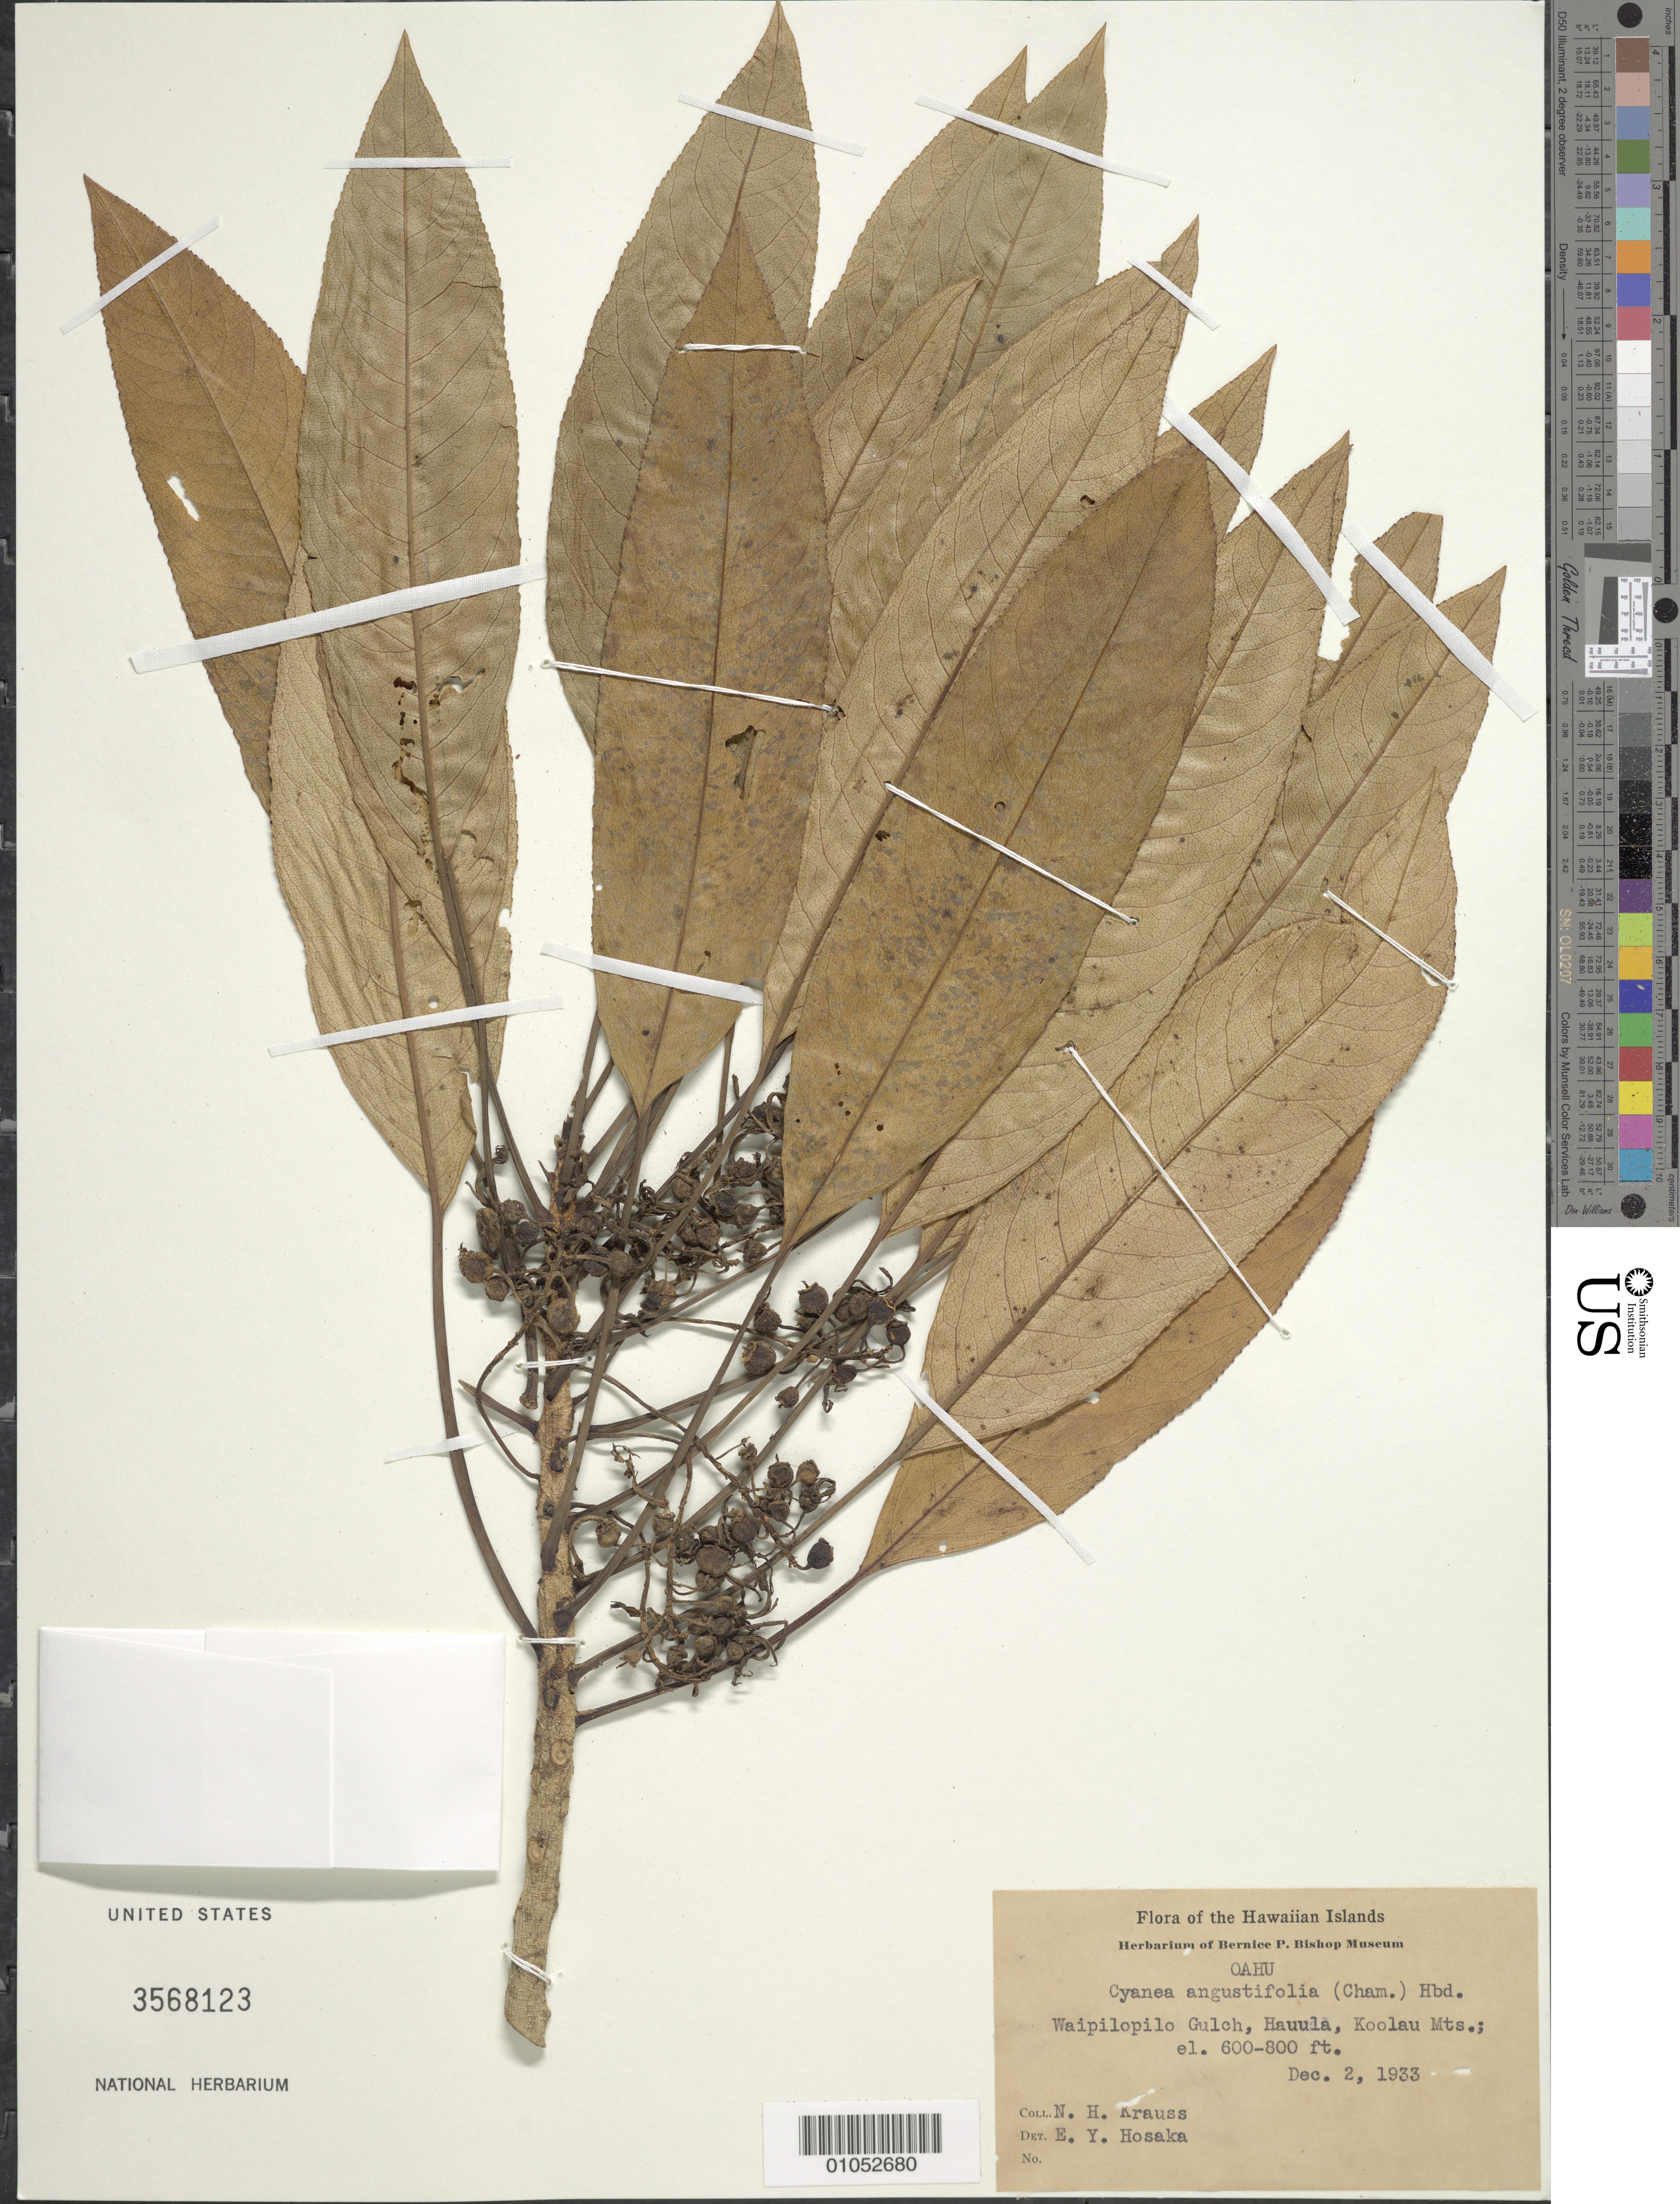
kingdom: Plantae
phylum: Tracheophyta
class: Magnoliopsida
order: Asterales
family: Campanulaceae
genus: Cyanea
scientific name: Cyanea angustifolia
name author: (Cham.) Hillebr.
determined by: Hosaka, E. Y.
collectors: N. Krauss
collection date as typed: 2 Dec 1933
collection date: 1933-12-02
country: United States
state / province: Hawaii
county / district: Honolulu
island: Oahu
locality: Waipilopilo gulch, Hauula, Koolau Mts.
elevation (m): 183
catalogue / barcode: US 3568123